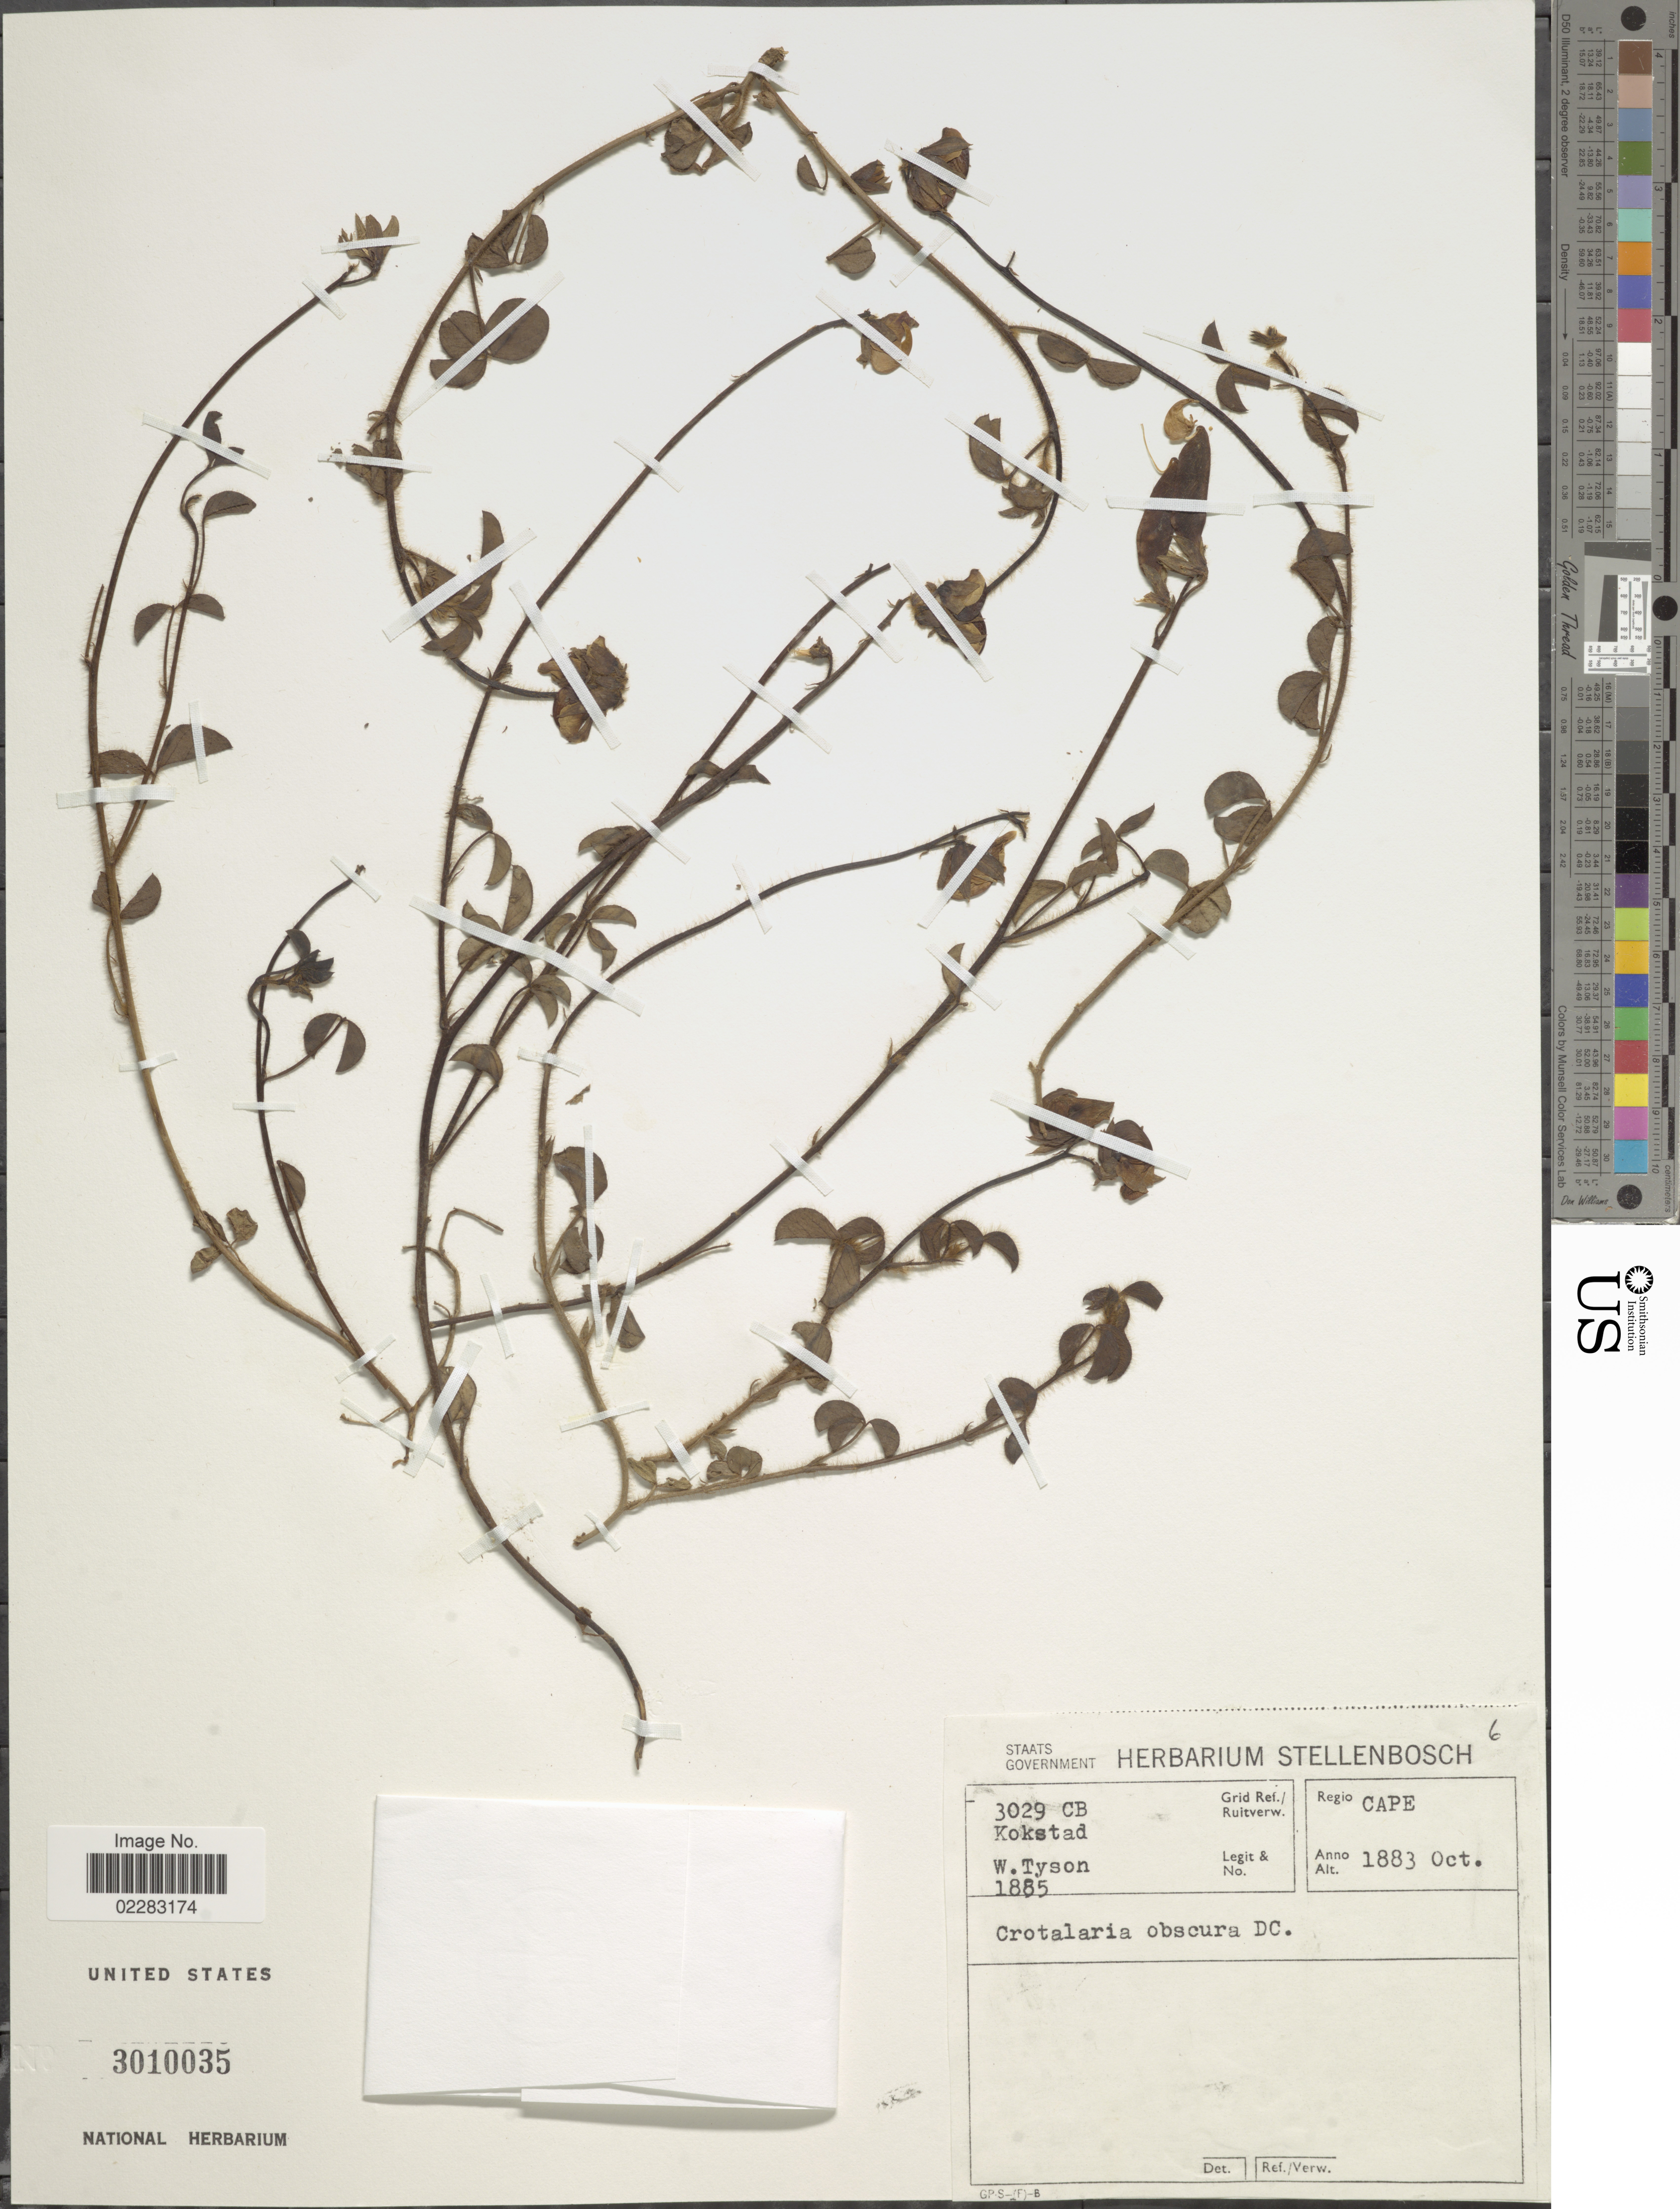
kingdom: Plantae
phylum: Tracheophyta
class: Magnoliopsida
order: Fabales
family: Fabaceae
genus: Crotalaria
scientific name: Crotalaria obscura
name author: DC.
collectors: W. Tyson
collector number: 1885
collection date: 1883-10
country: South Africa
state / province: KwaZulu-Natal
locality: Cape. Kokstad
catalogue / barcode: US 3010035